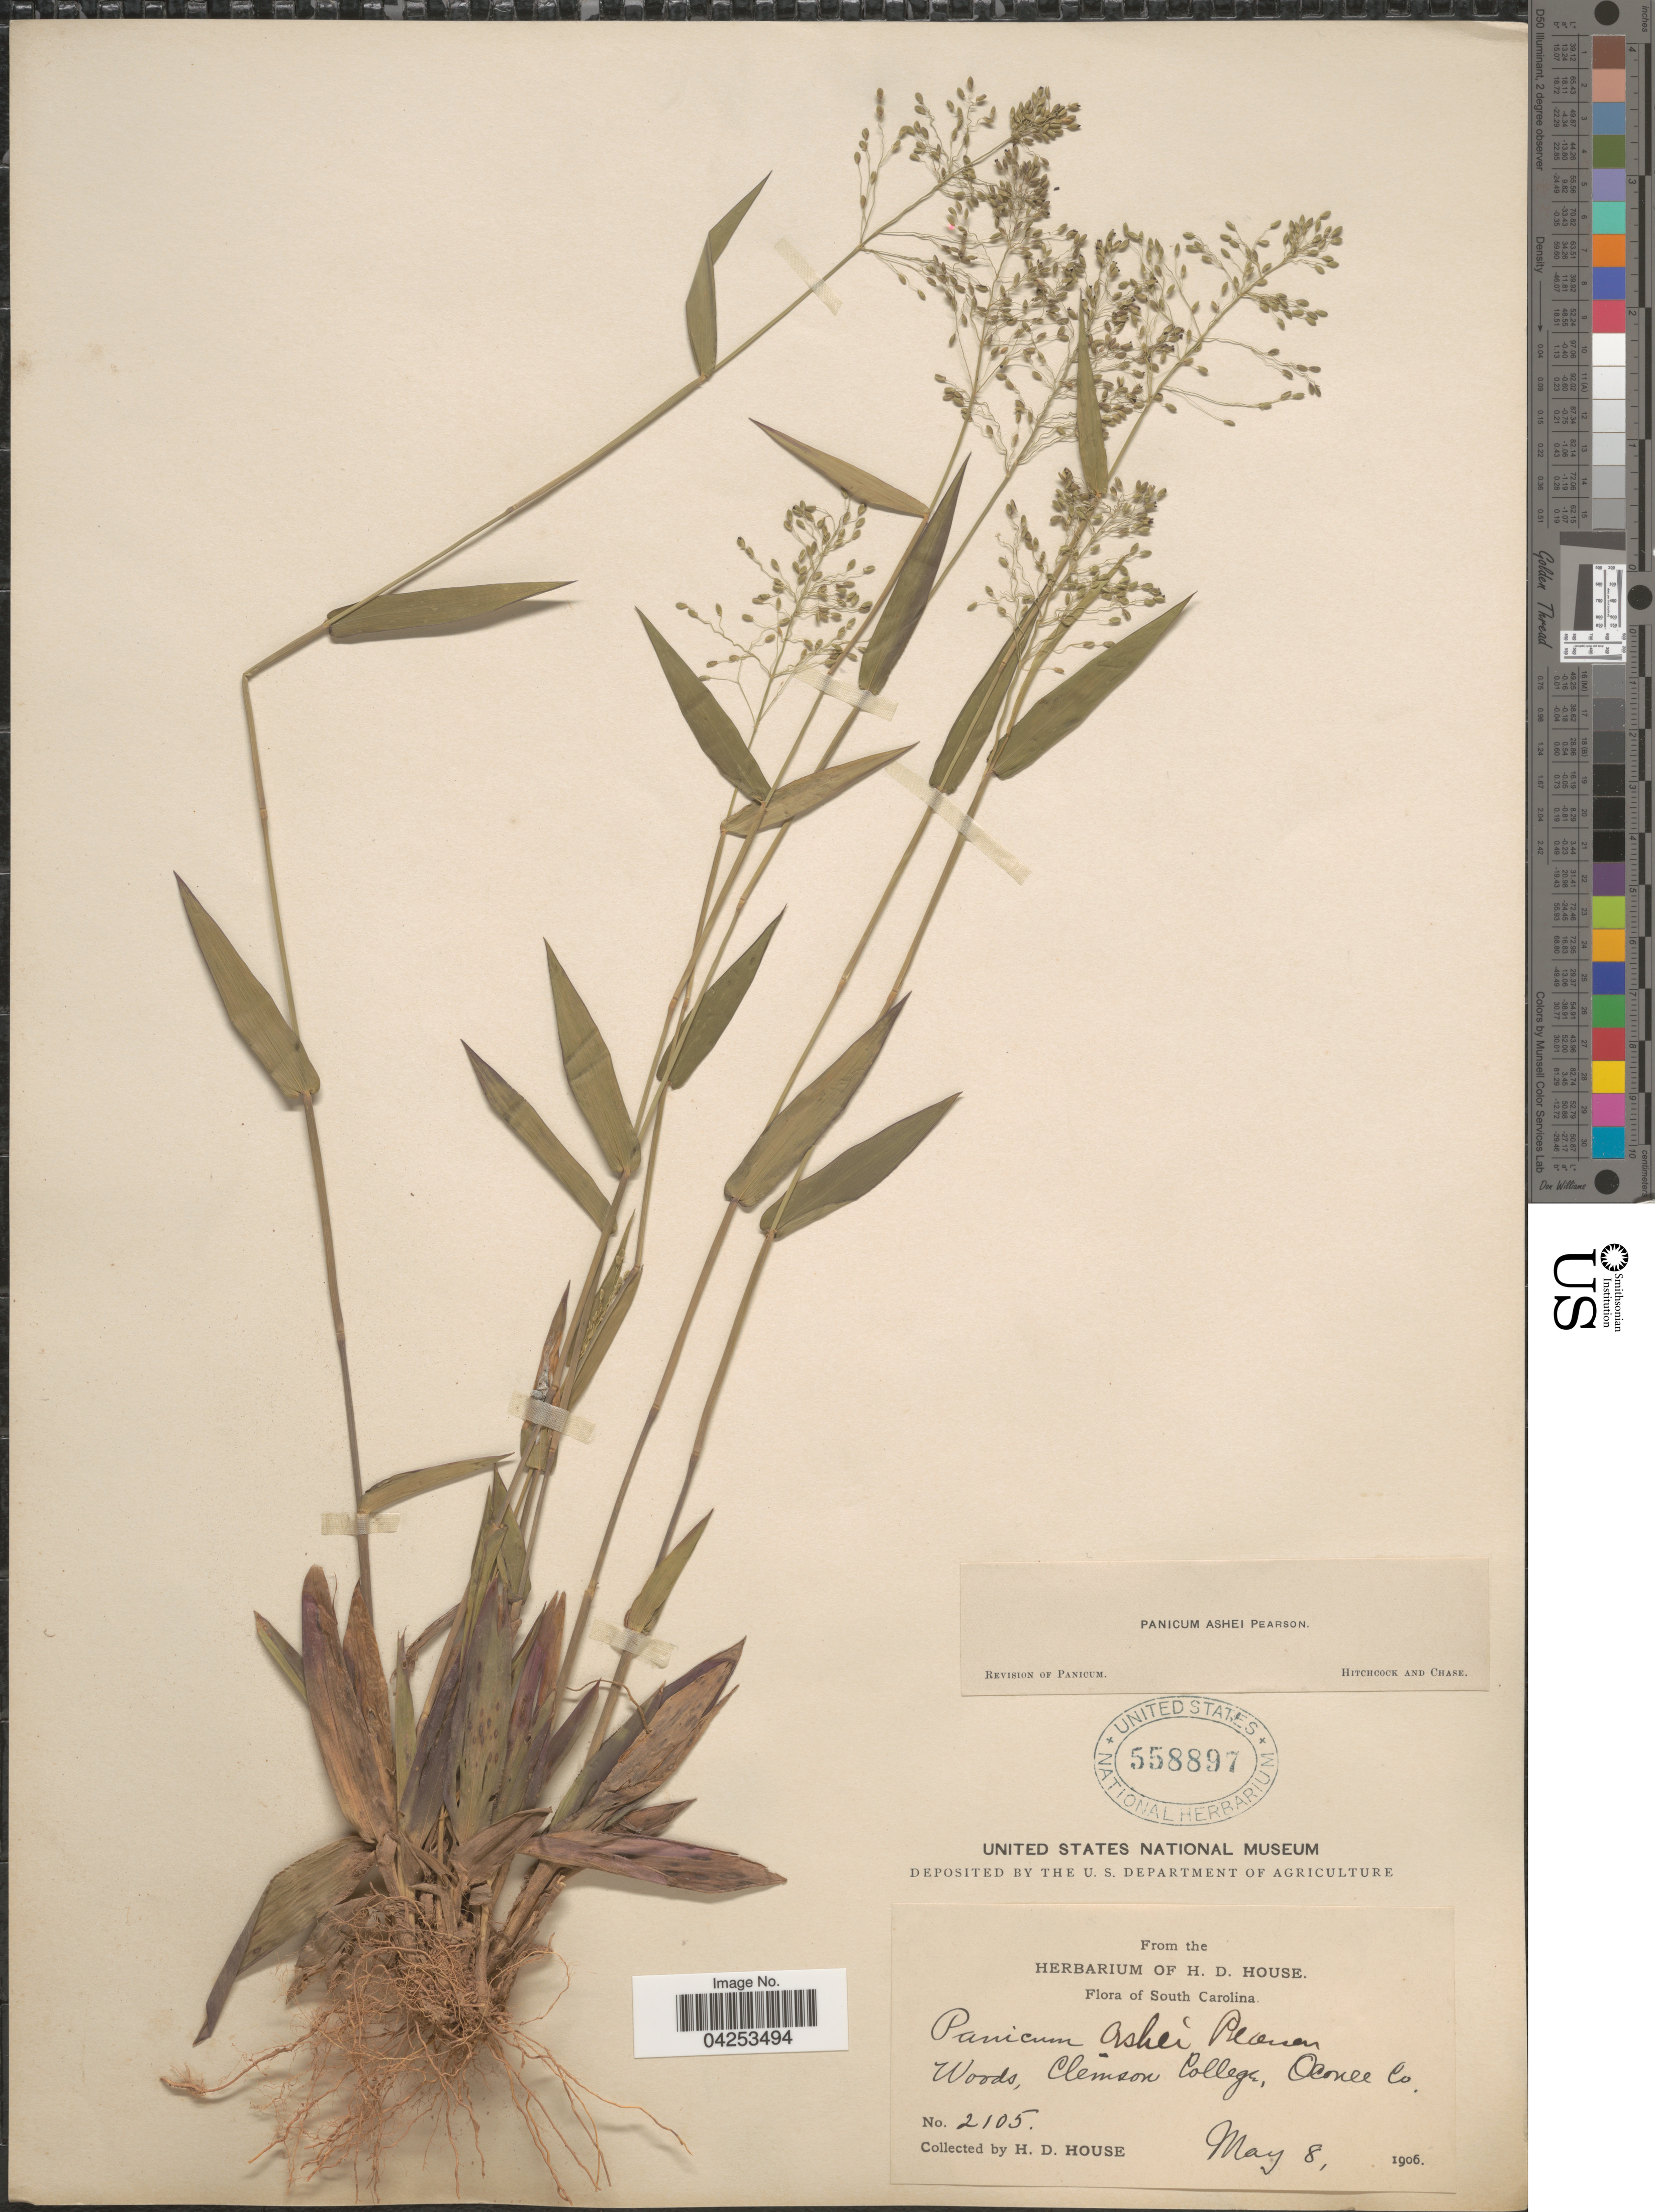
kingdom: Plantae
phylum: Tracheophyta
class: Liliopsida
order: Poales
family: Poaceae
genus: Dichanthelium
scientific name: Dichanthelium commutatum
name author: (Schult.) Gould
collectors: H. D. House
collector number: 2105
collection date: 1906-05-08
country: United States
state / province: South Carolina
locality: Woods, Clemson College, Oconee Co.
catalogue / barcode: US 558897